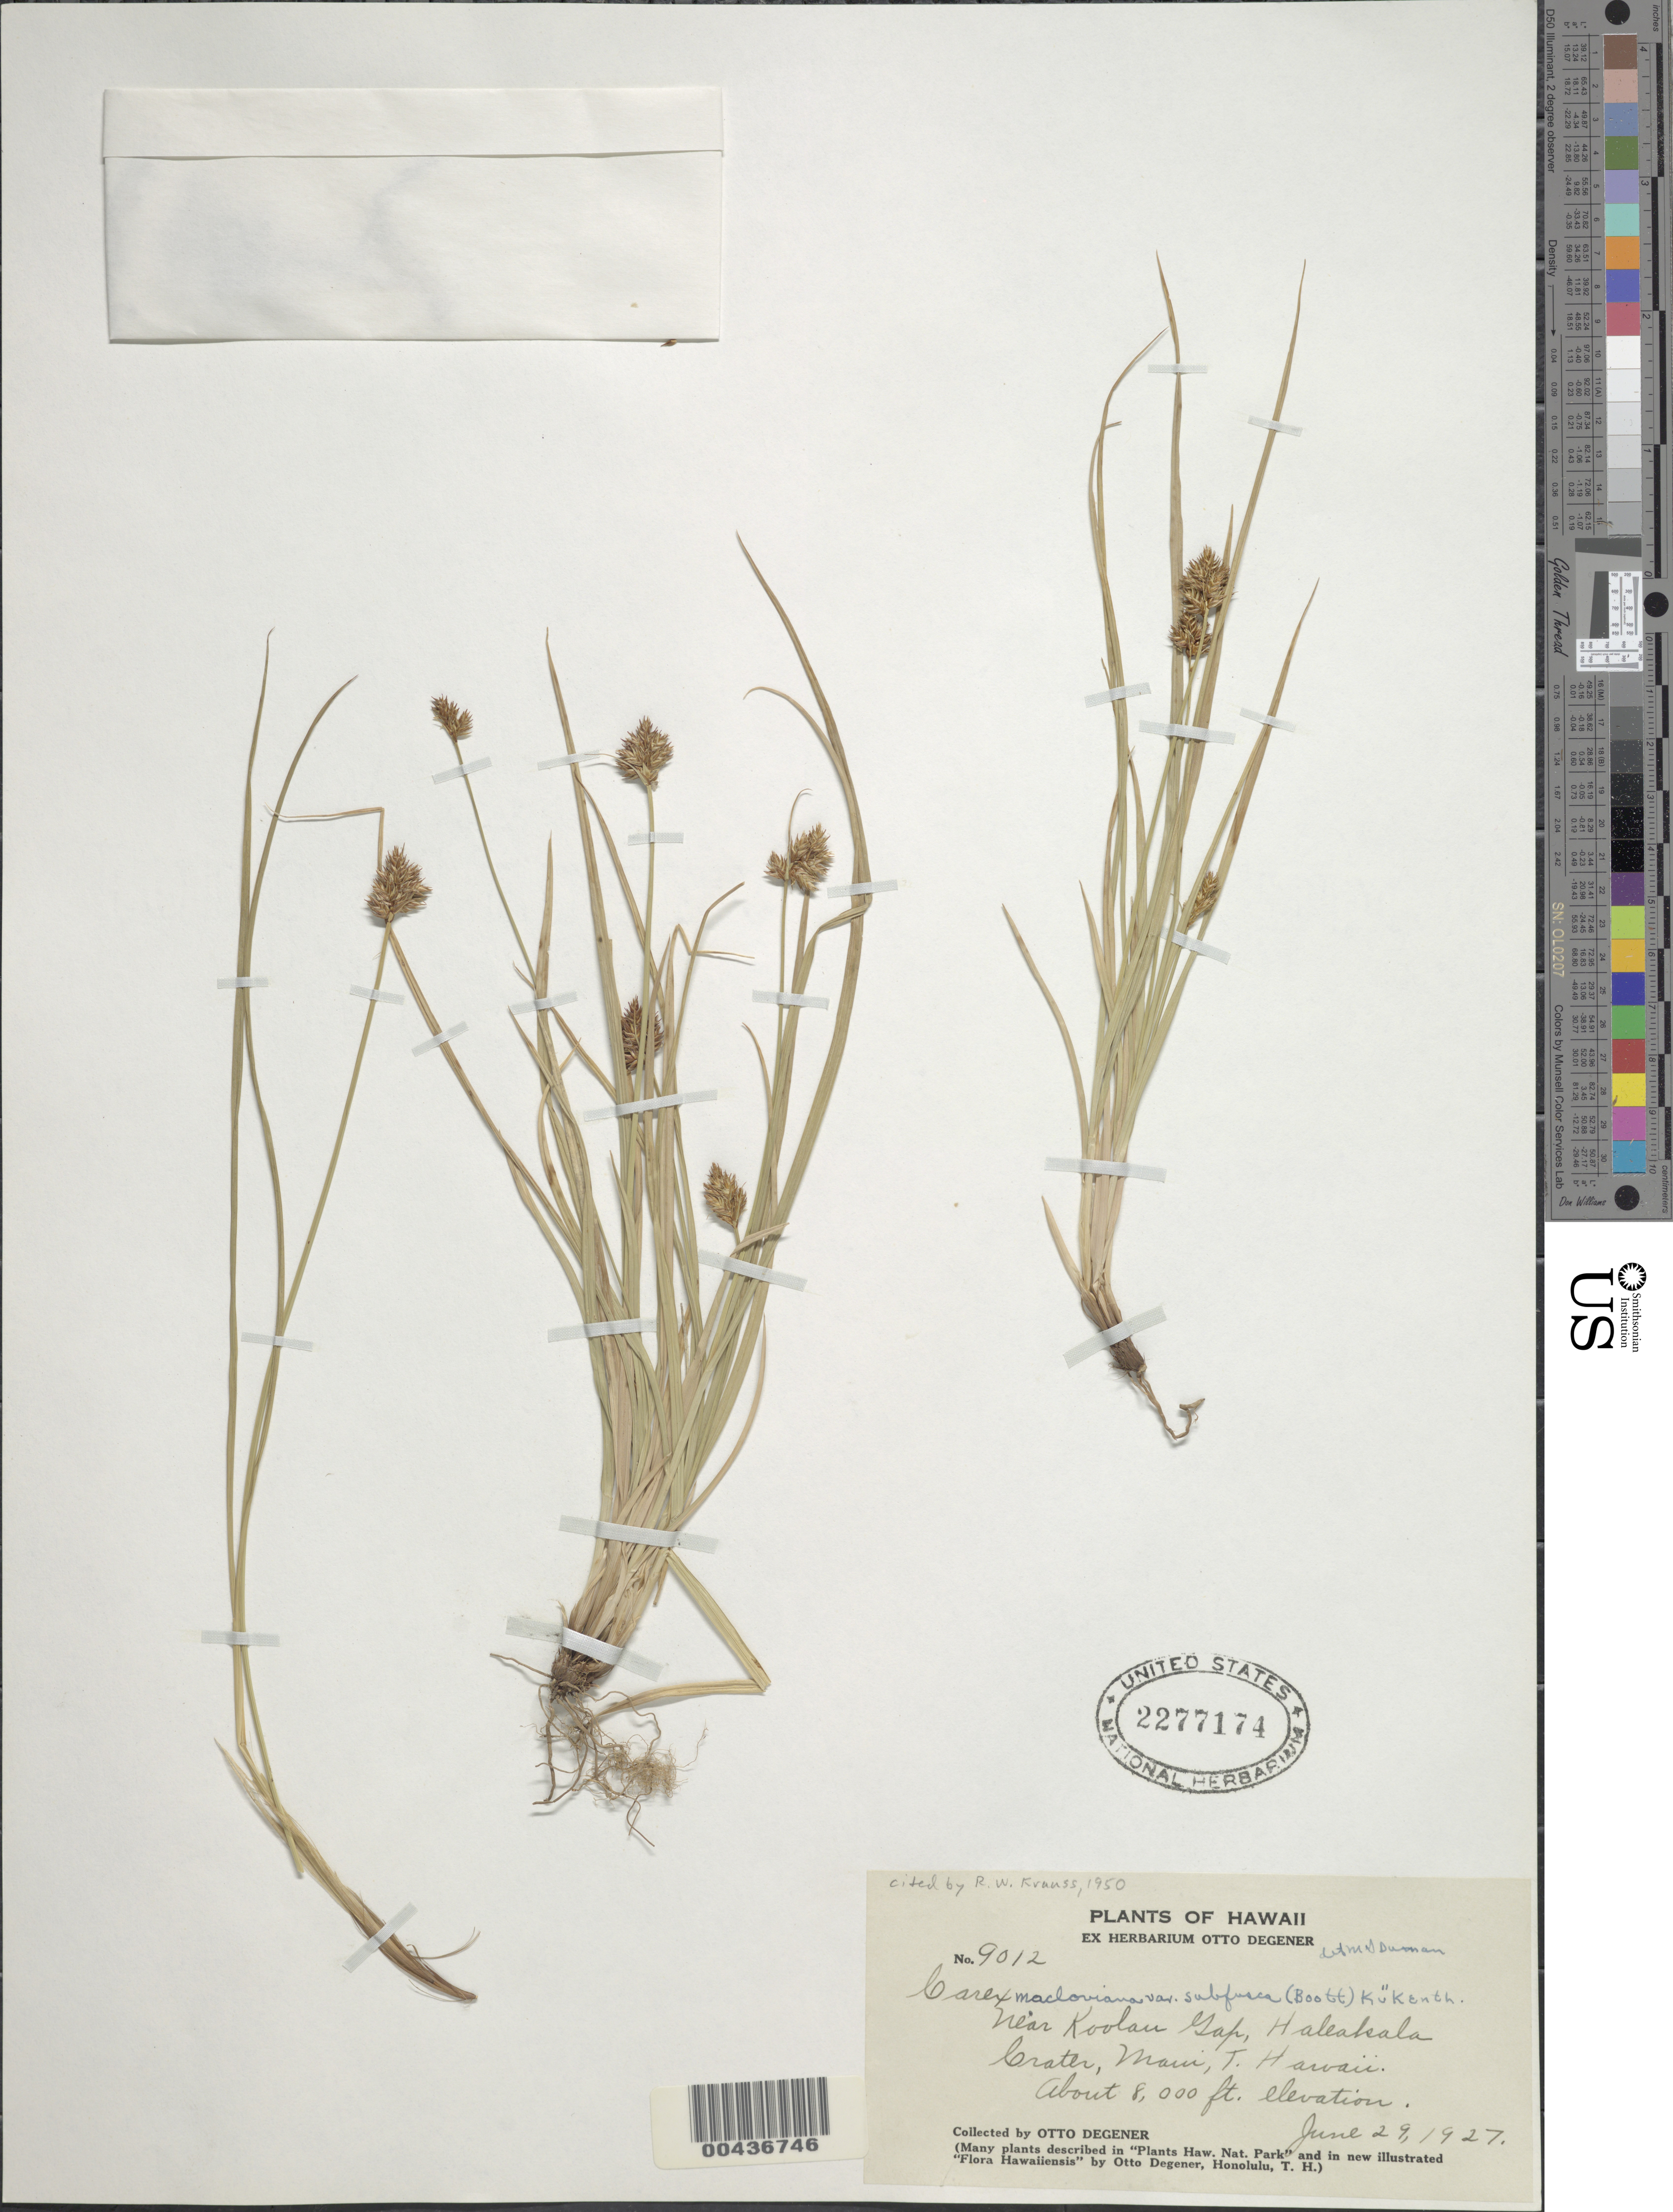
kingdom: Plantae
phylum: Tracheophyta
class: Liliopsida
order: Poales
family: Cyperaceae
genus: Carex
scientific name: Carex subfusca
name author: W. Boott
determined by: Wagner, W. L., (BOT), Smithsonian Institution - National Museum of Natural History (UNITED STATES)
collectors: O. Degener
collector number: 9012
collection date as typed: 29 Jun 1927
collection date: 1927-06-29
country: United States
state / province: Hawaii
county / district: Maui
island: Maui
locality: Near Koolau Gap, Haleakala Crater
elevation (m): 2438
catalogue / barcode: US 2277174